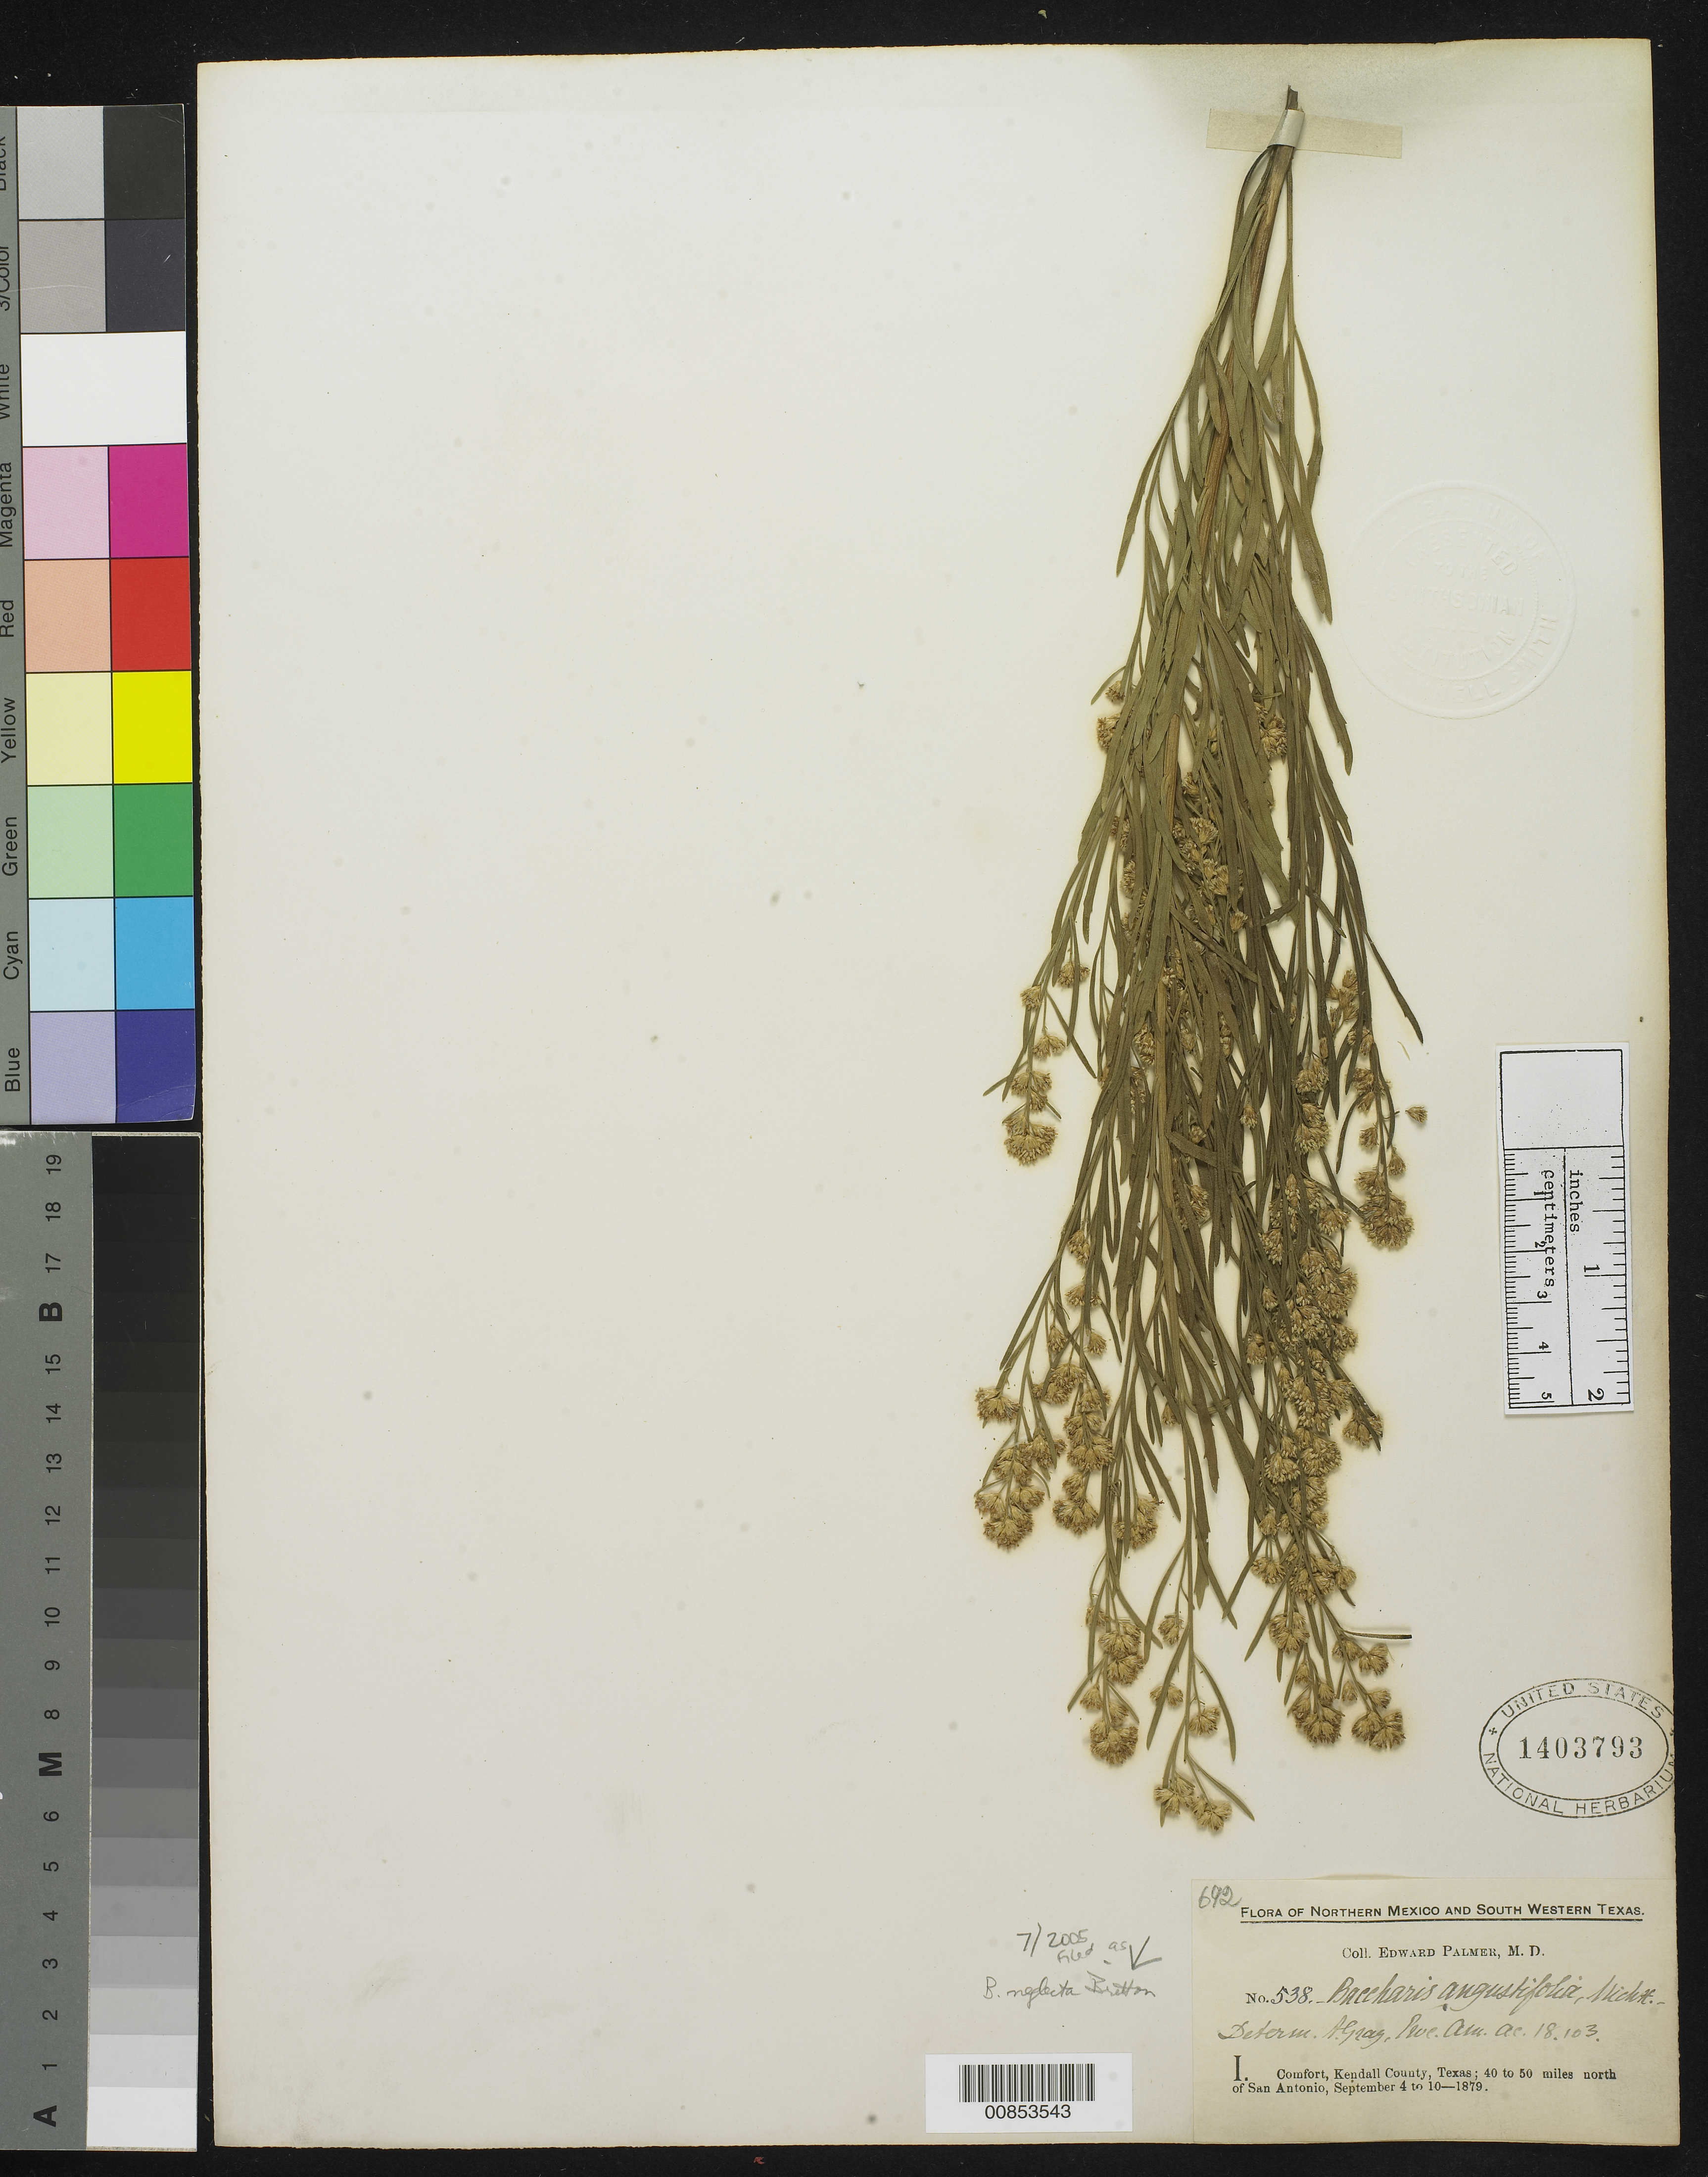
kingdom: Plantae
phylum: Tracheophyta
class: Magnoliopsida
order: Asterales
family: Asteraceae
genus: Baccharis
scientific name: Baccharis neglecta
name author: Britton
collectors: E. Palmer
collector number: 538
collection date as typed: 04 Sep 1879 to 10 Sep 1879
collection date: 1879-09-04/1879-09-10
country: United States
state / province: Texas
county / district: Kendall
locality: I. Comfort, Kendall County, Texas; 40 to 50 miles north of San Antonio.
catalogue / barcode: US 1403793